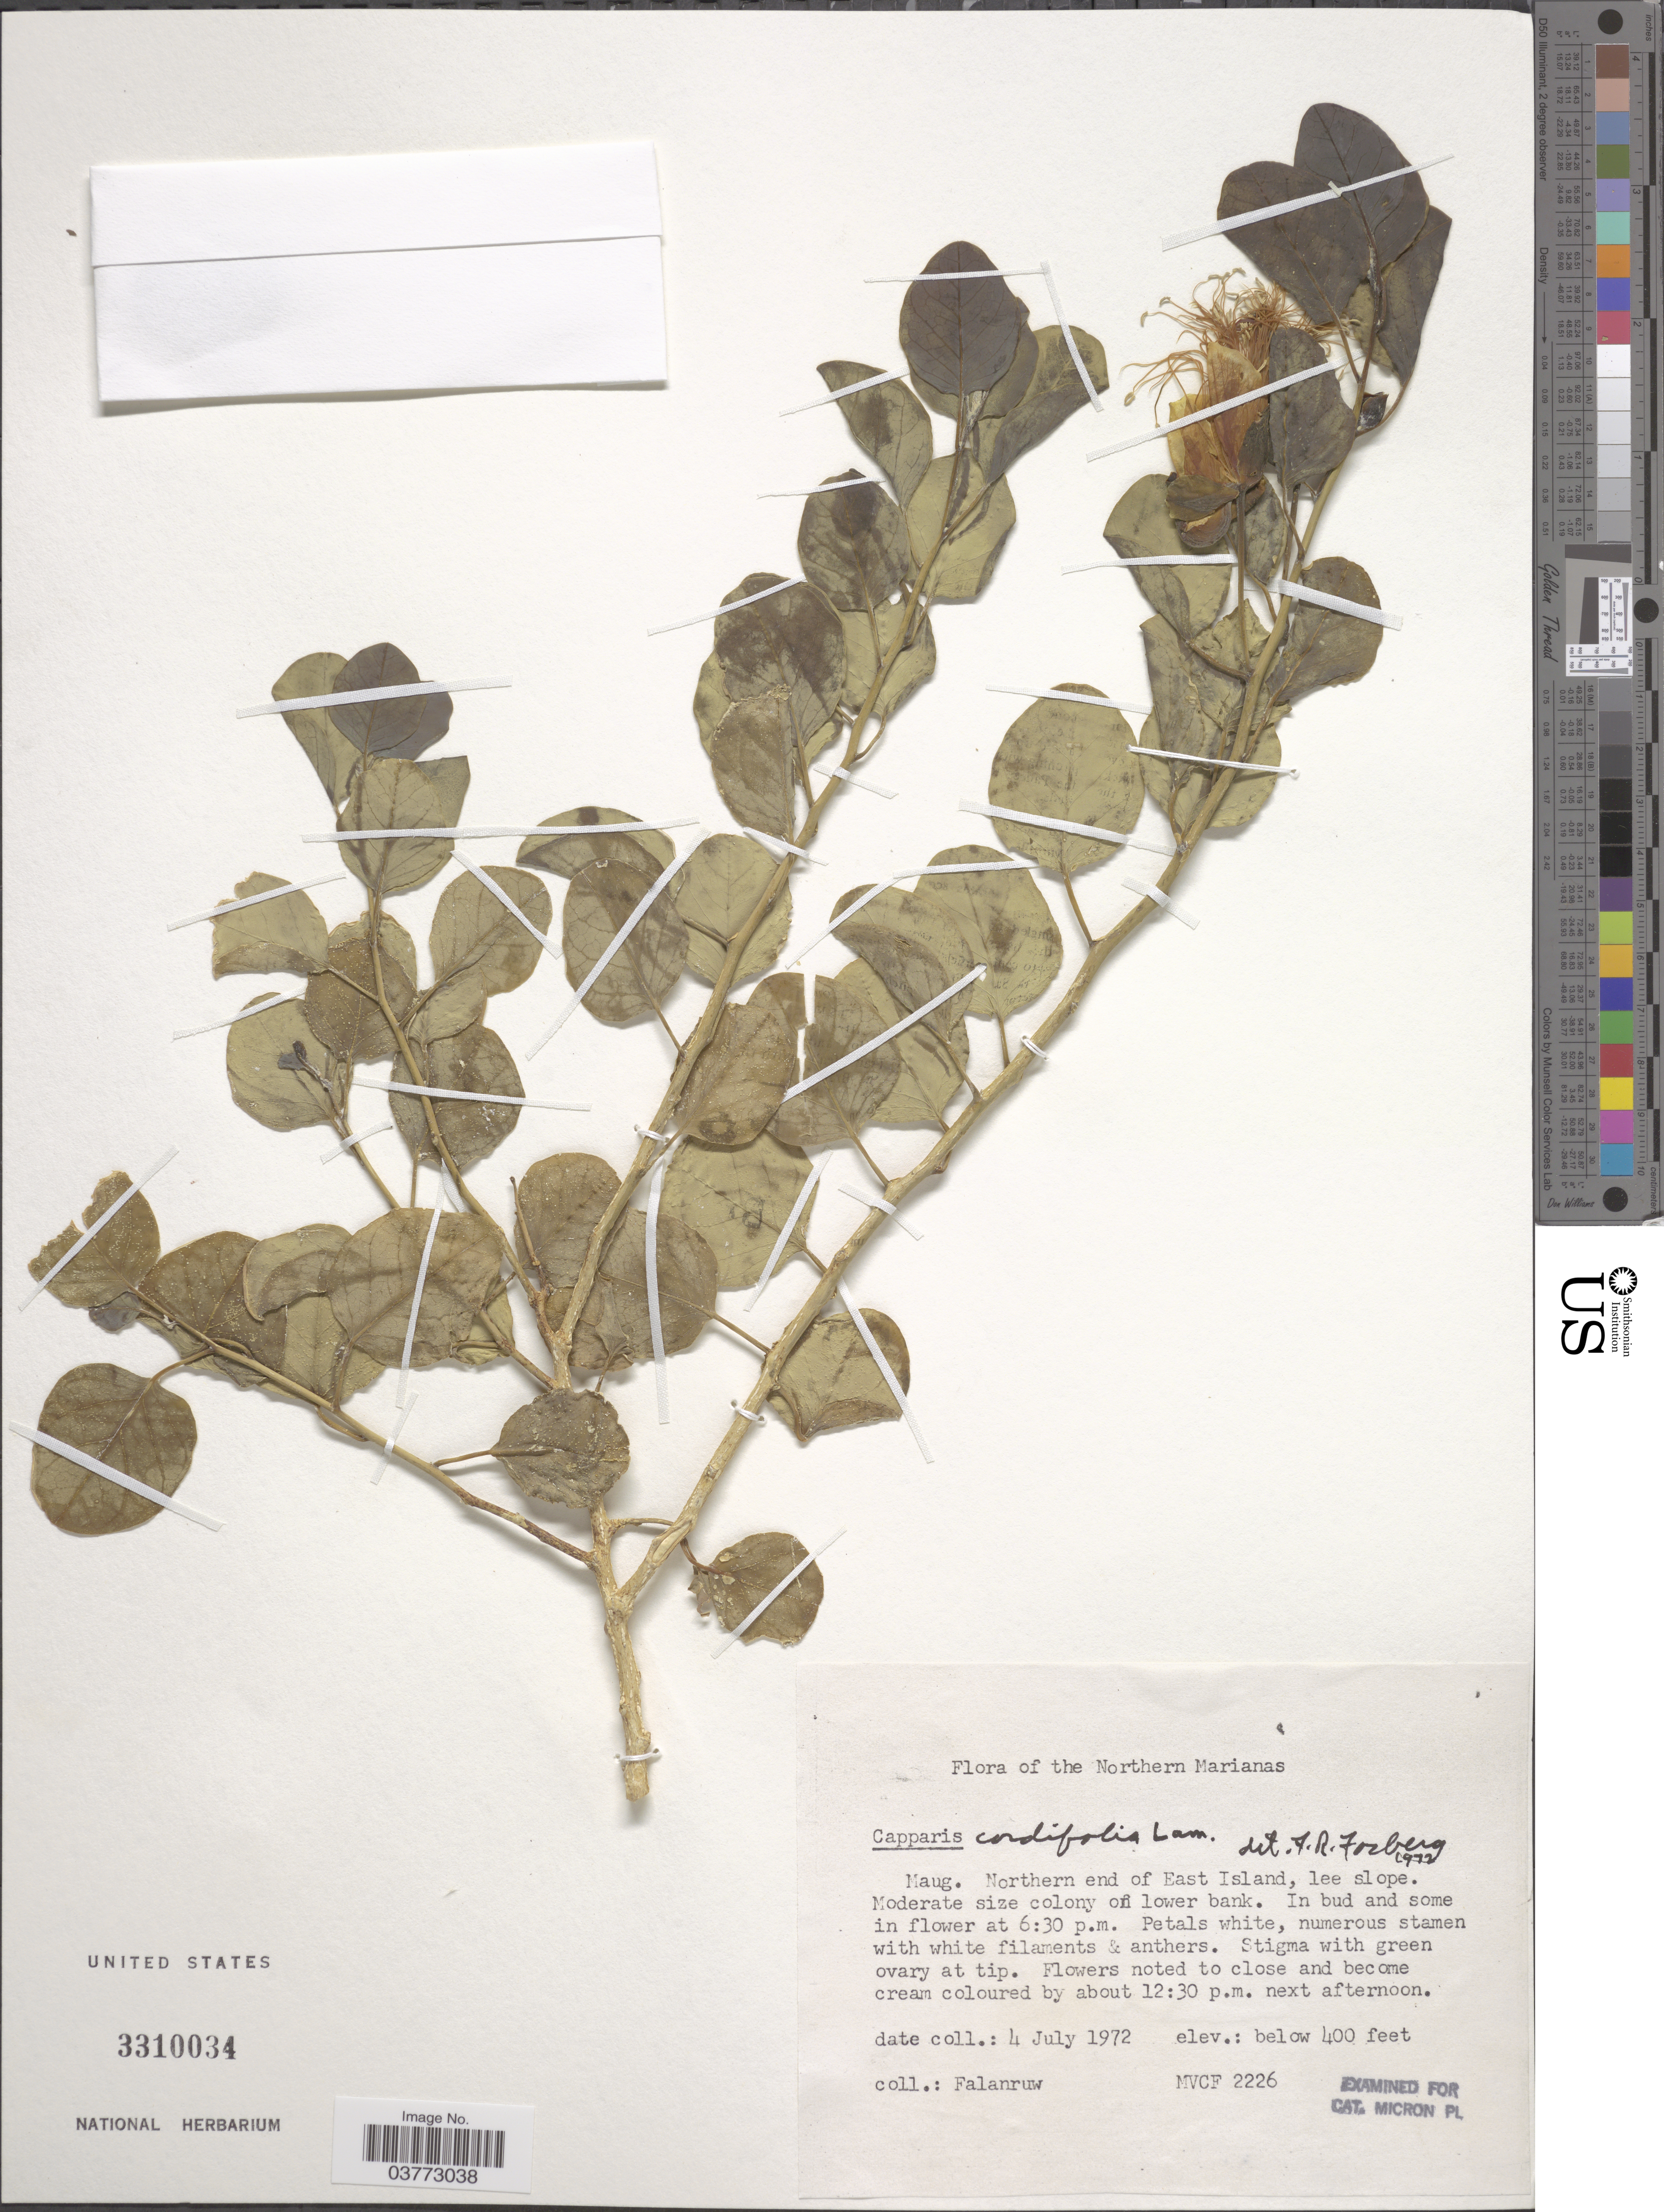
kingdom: Plantae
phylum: Tracheophyta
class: Magnoliopsida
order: Brassicales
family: Capparaceae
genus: Capparis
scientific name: Capparis spinosa subsp. cordifolia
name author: (Lam.) Fici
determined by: Wagner, W. L., (BOT), Smithsonian Institution - National Museum of Natural History (UNITED STATES)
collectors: Falanruw, --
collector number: MVCF2226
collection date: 1972-07-04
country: Northern Mariana Islands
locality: Northern Marianas. Maug. Northern end of East Island, lee slope.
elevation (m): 122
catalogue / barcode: US 3310034